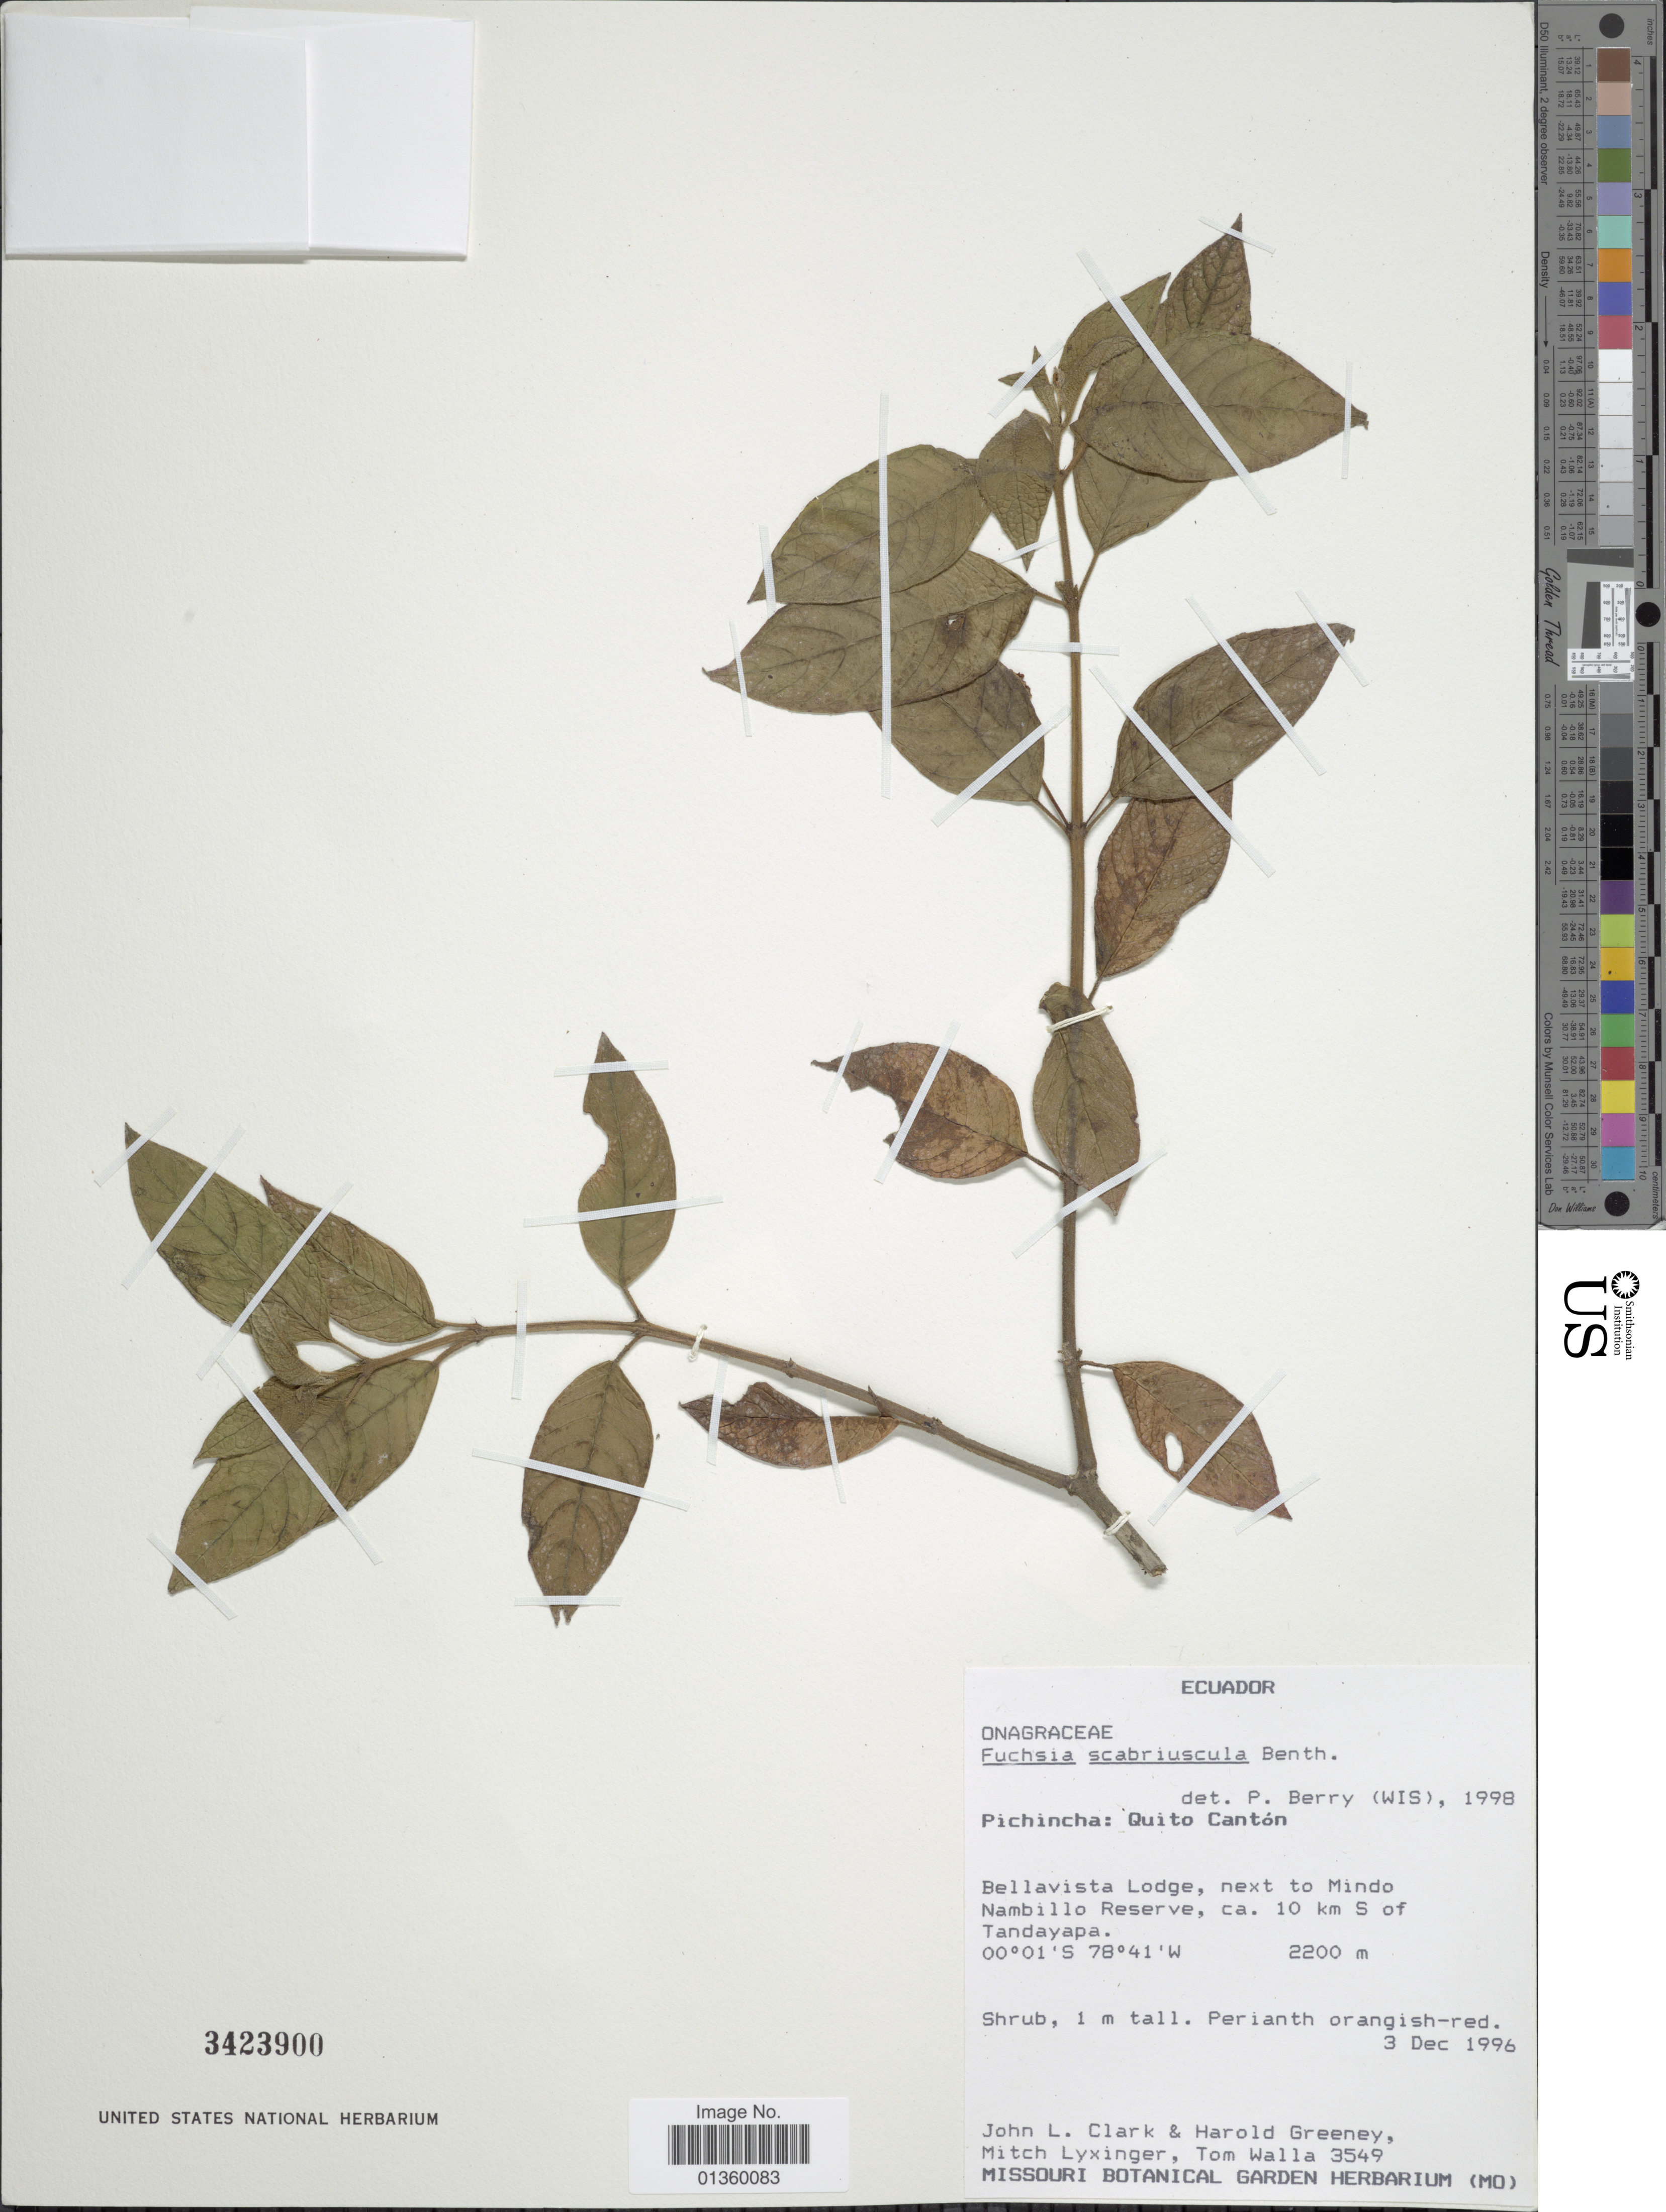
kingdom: Plantae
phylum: Tracheophyta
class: Magnoliopsida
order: Myrtales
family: Onagraceae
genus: Fuchsia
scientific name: Fuchsia scabriuscula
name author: Benth.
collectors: J. L. Clark, H. Greeney, M. Lyxinger & T. Walla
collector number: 3549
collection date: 1996-12-03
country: Ecuador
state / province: Pichincha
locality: Quito Canton. Bellavista Lodge, next to Mindo, Nambillo Reserve, ca. 10 km S of Tandayapa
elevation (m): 2200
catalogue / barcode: US 3423900